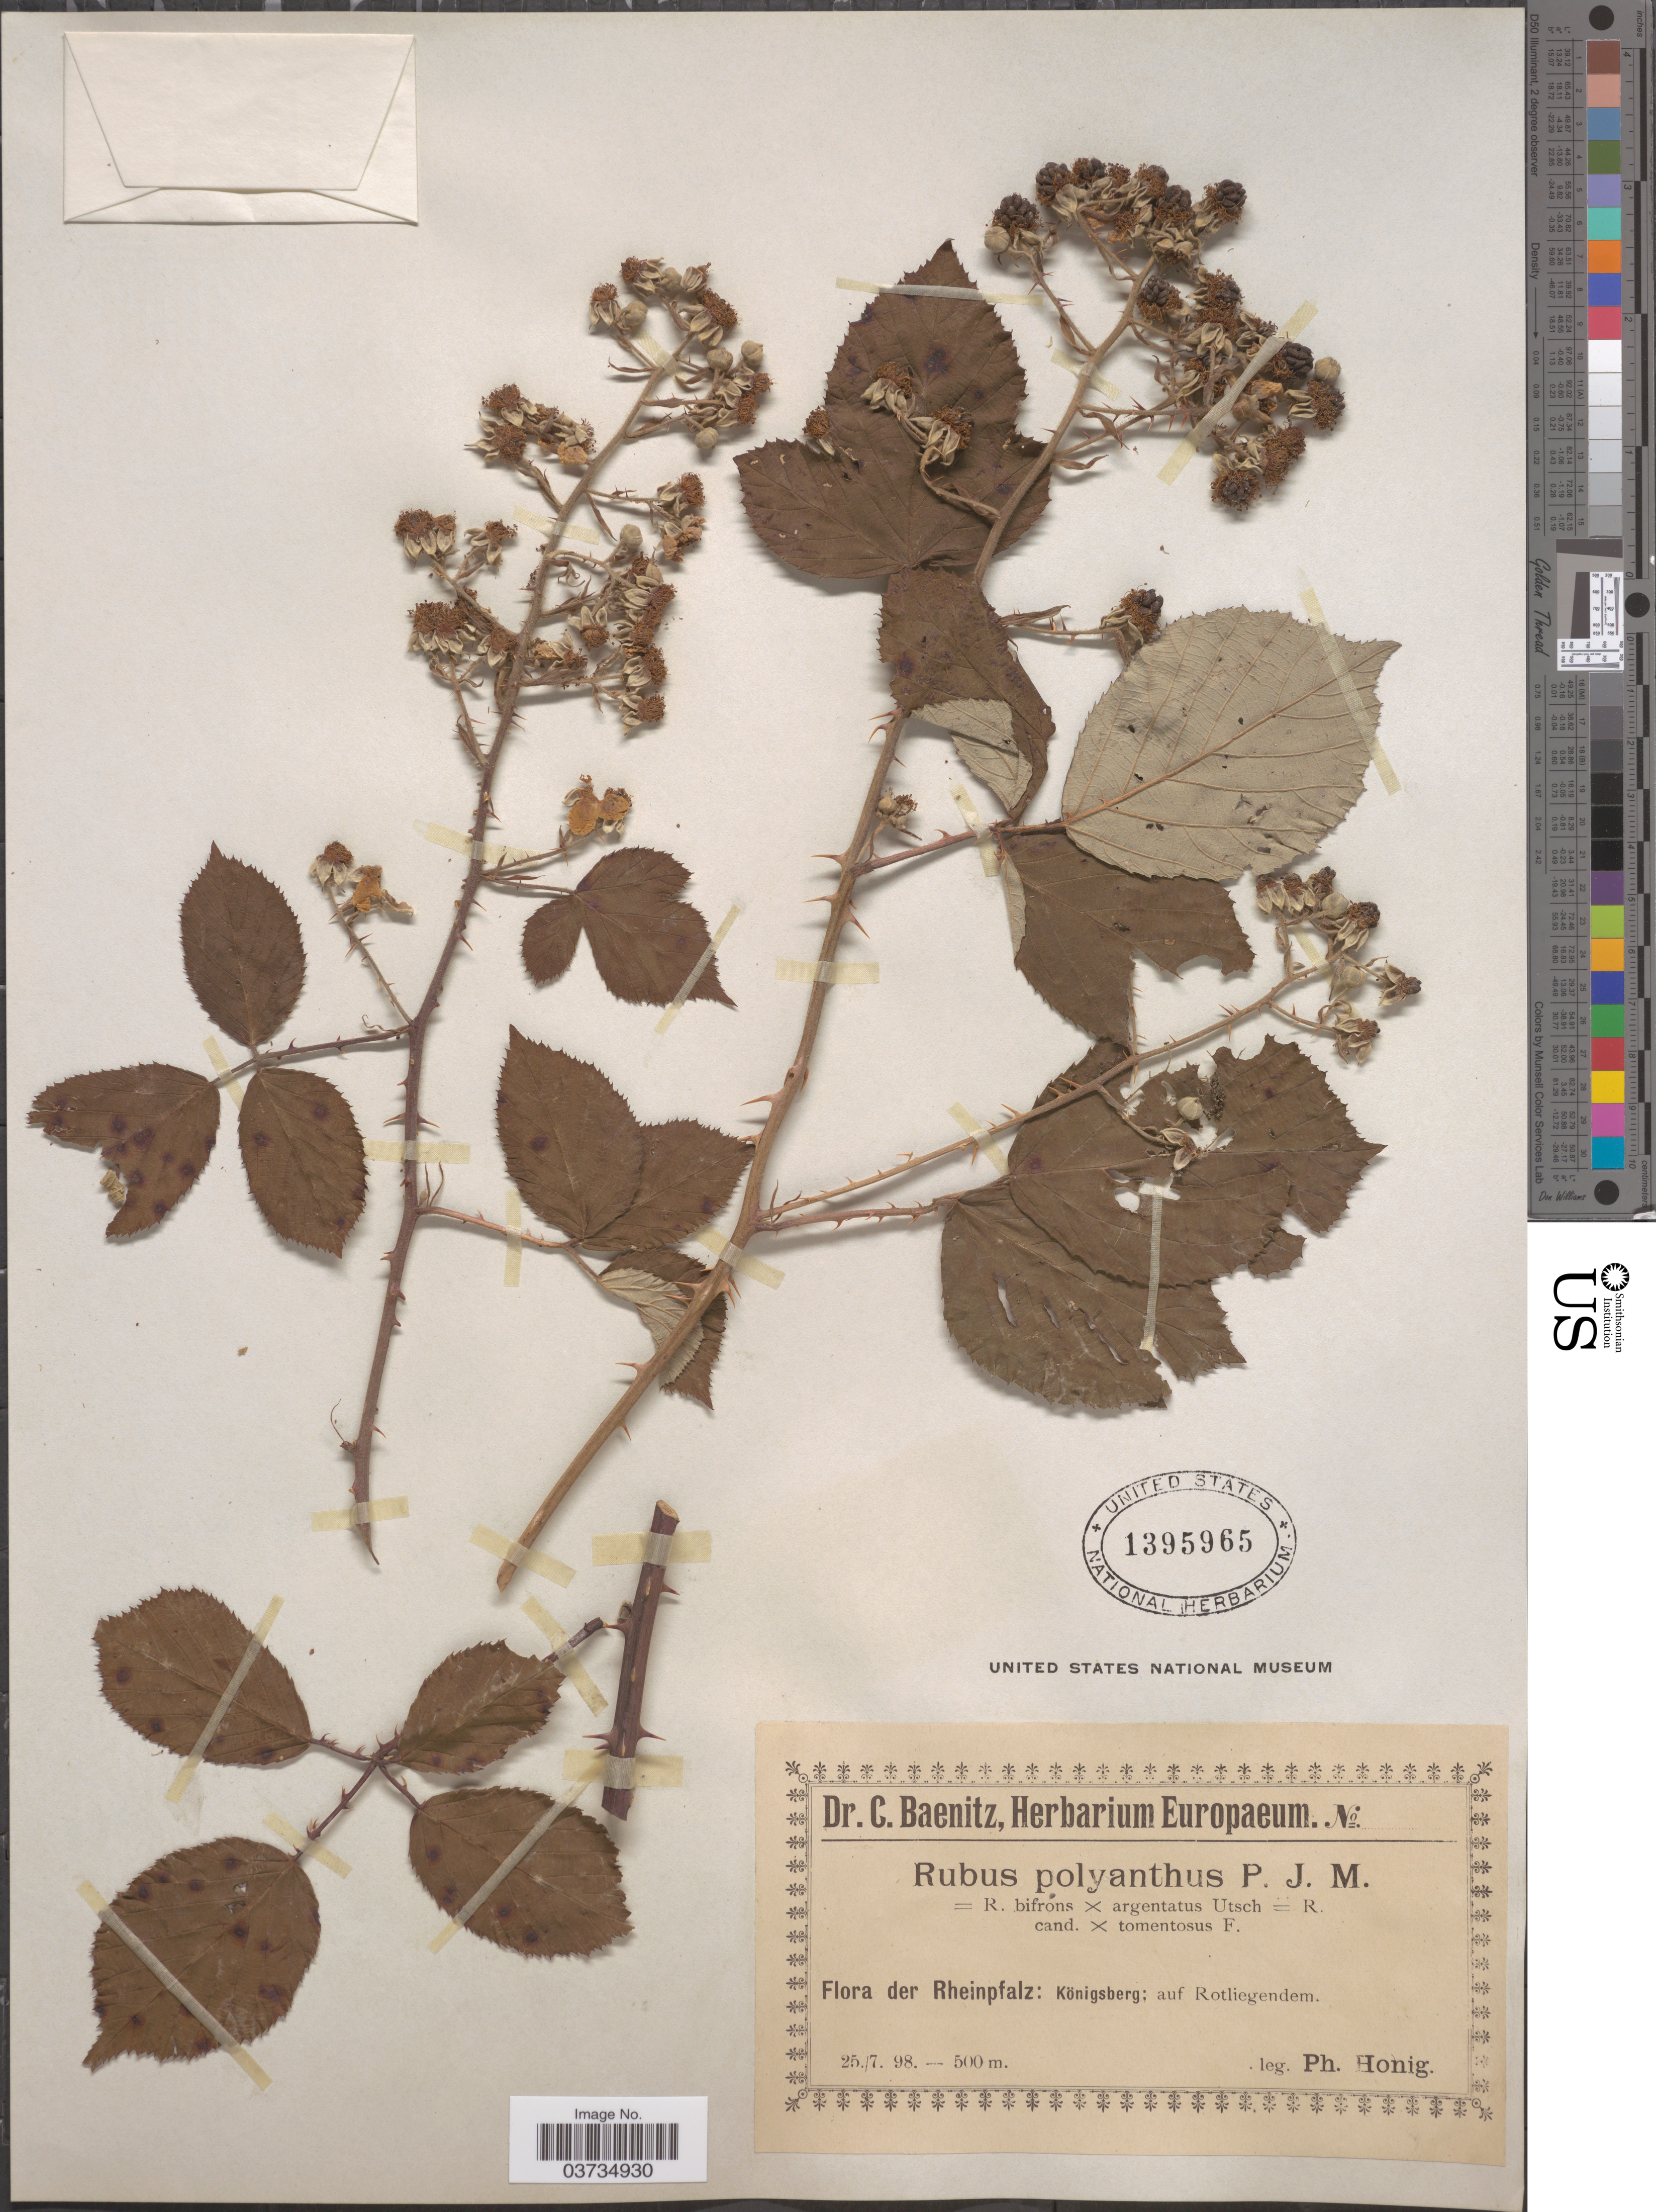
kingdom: Plantae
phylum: Tracheophyta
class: Magnoliopsida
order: Rosales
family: Rosaceae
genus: Rubus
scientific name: Rubus polyanthus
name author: P.J. Müll.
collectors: P. Honig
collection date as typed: Transcribed d/m/y: 25/7/98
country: Germany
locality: Rheinpfalz: Königsberg; auf Rotliegendem.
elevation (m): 500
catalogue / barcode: US 1395965